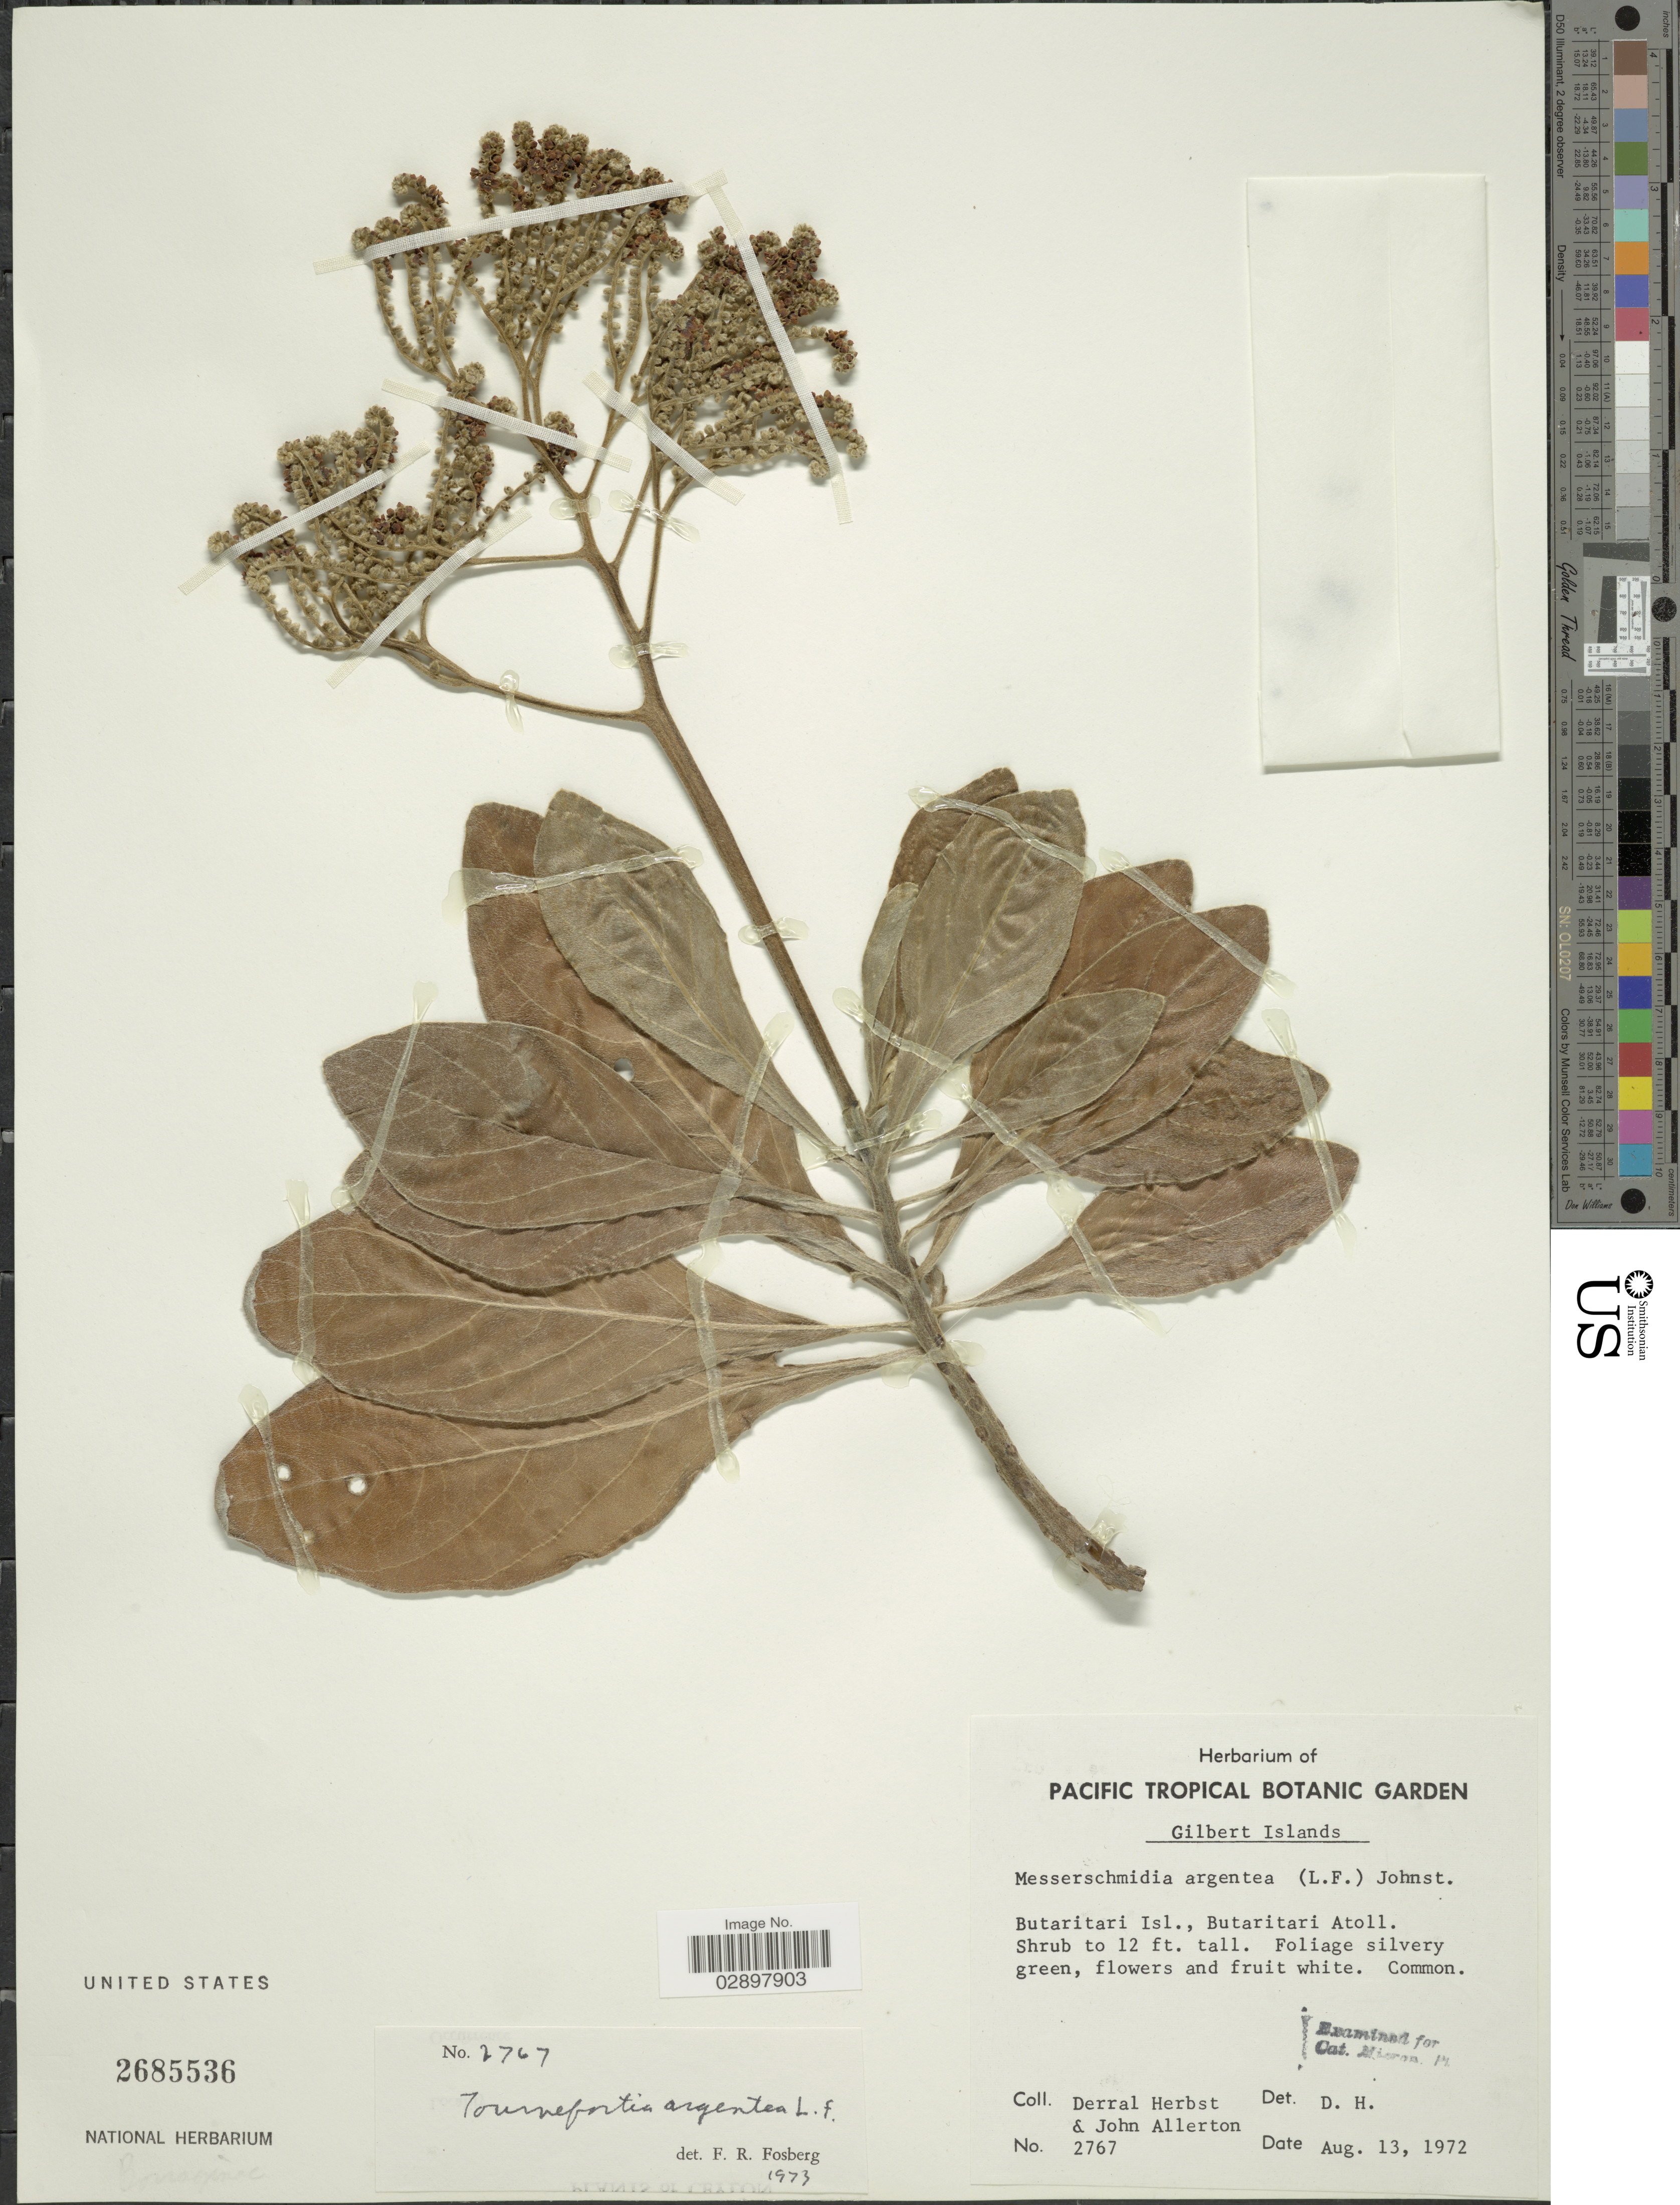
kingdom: Plantae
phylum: Tracheophyta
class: Magnoliopsida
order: Boraginales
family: Heliotropiaceae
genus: Heliotropium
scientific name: Heliotropium arboreum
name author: (Blanco) Mabberley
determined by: Wagner, W. L., (BOT), Smithsonian Institution - National Museum of Natural History (UNITED STATES)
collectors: D. R. Herbst & J. Allerton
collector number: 2767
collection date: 1972-08-13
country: Kiribati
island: Butaritari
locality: Gilbert Islands. Butaritari Isl., Butaritari Atoll.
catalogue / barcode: US 2685536